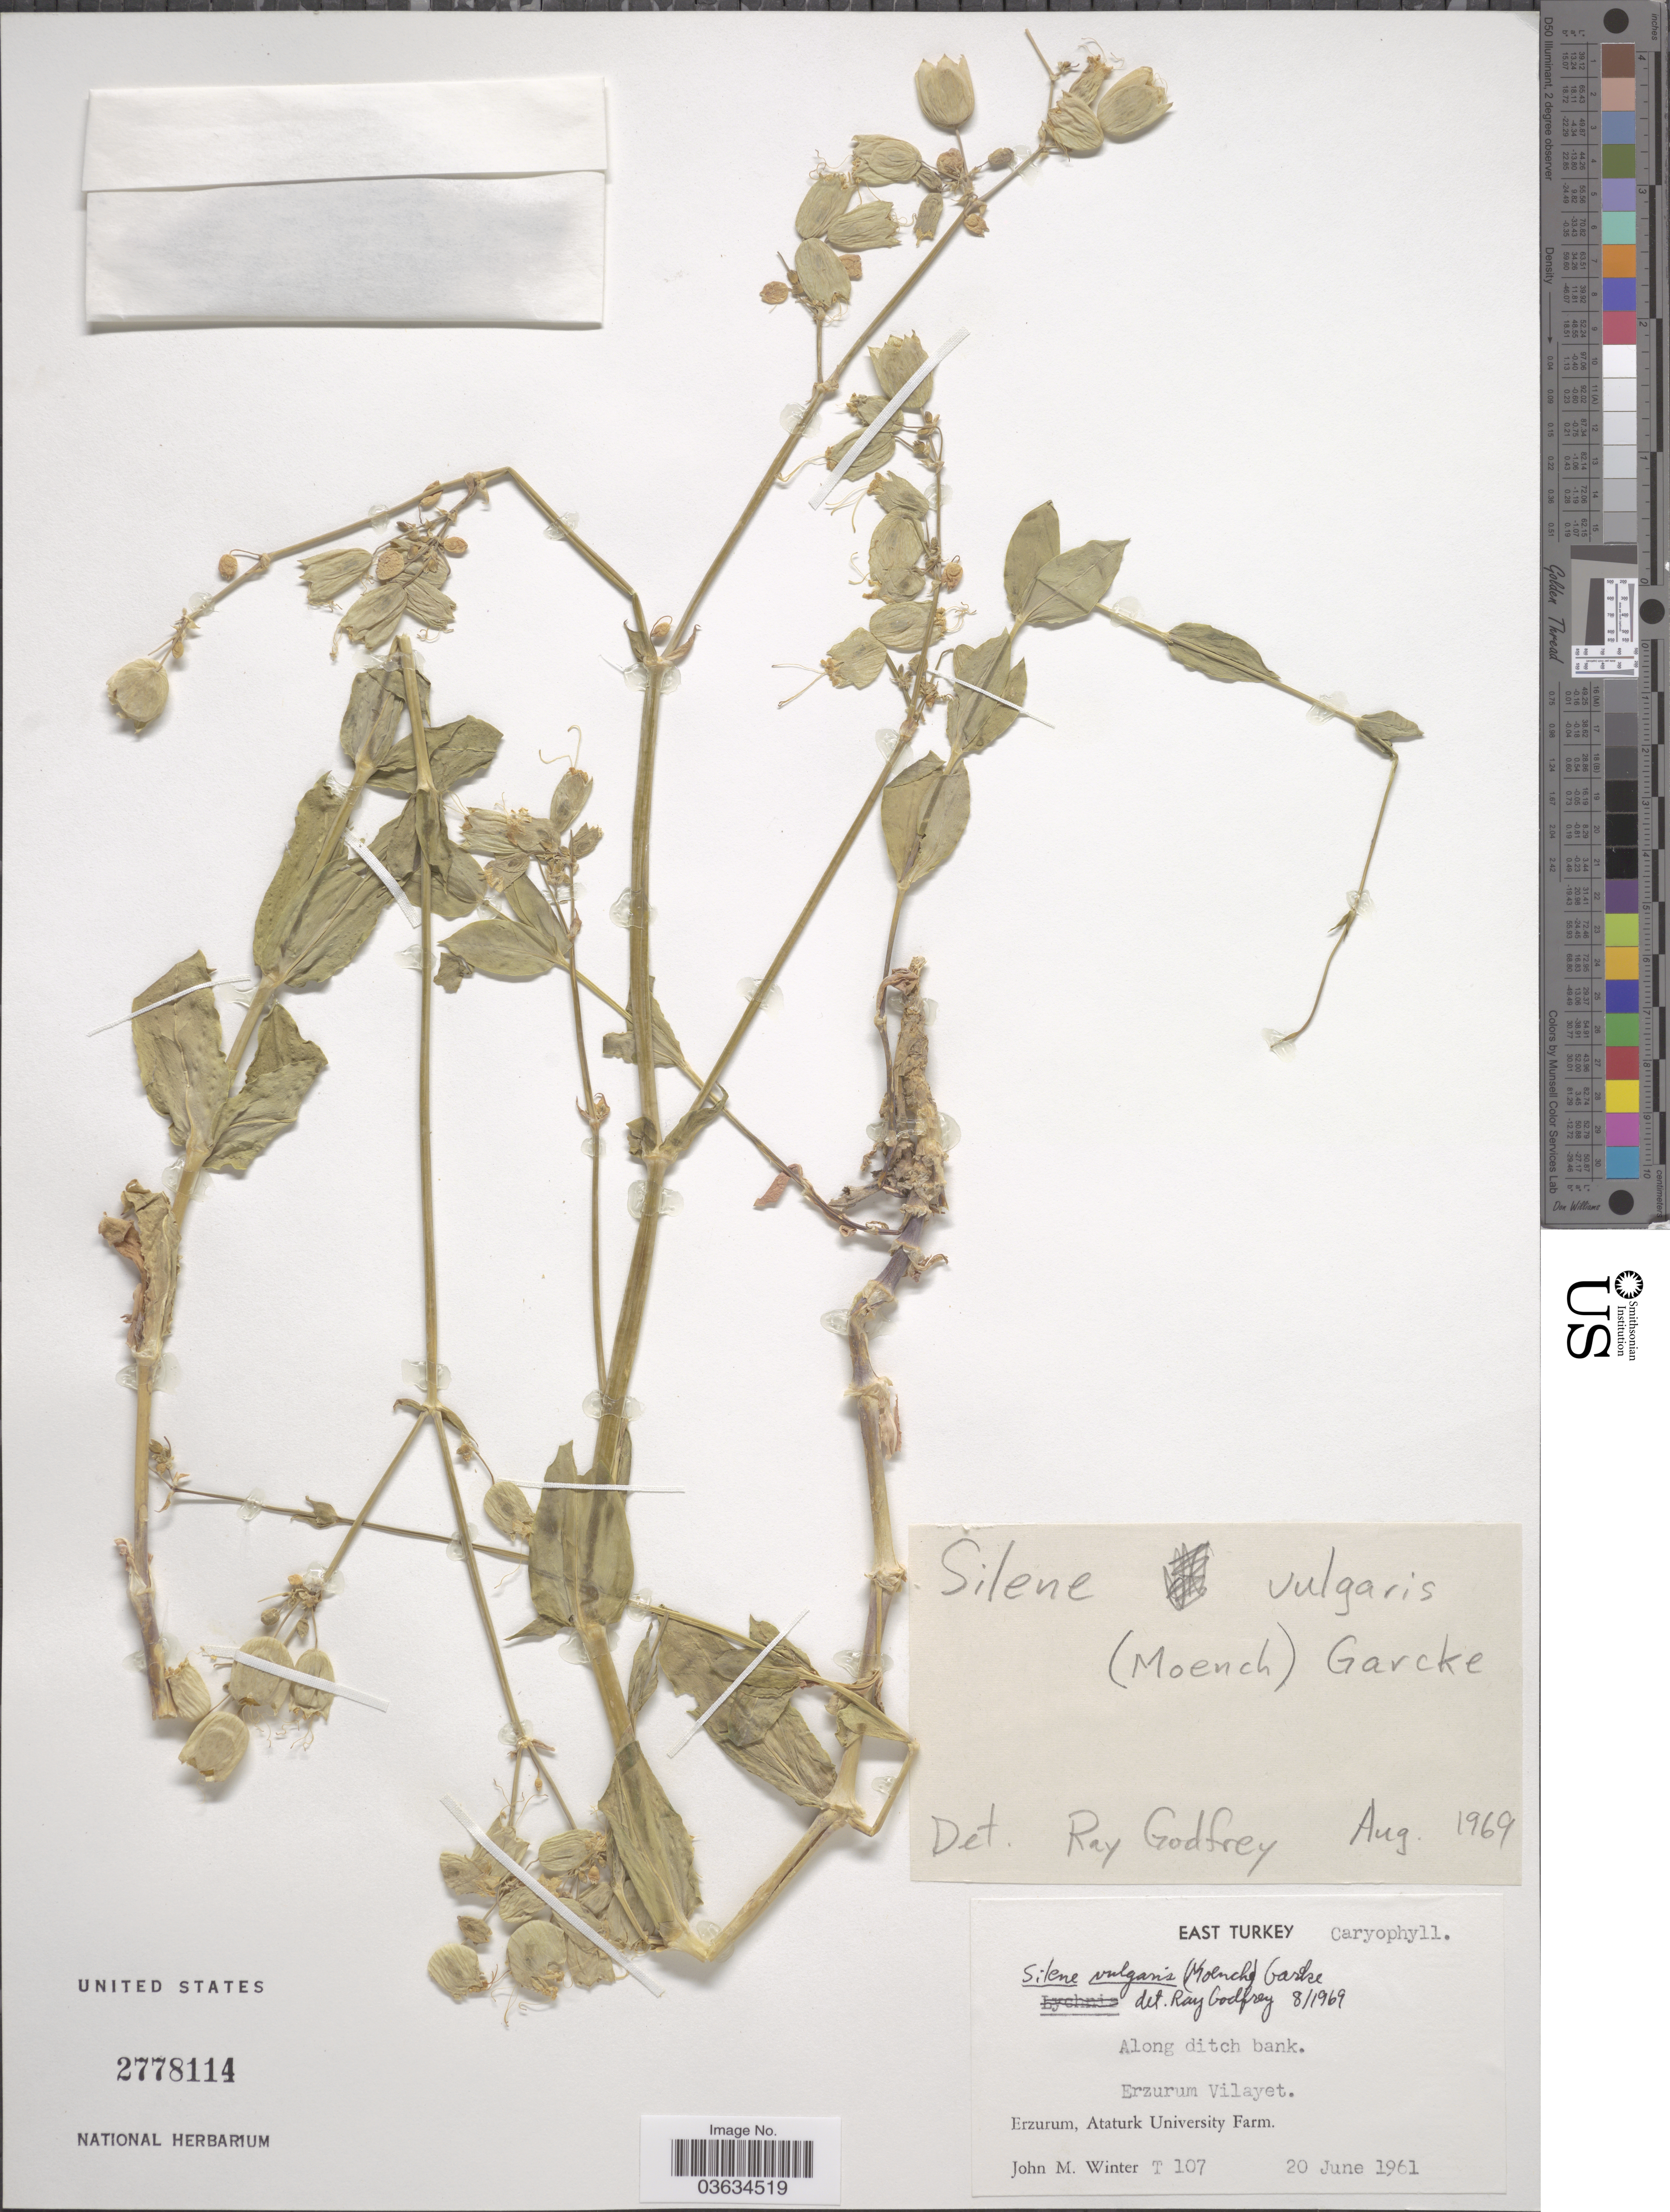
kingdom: Plantae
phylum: Tracheophyta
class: Magnoliopsida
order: Caryophyllales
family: Caryophyllaceae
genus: Silene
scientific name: Silene vulgaris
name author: (Moench) Garcke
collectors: J. M. Winter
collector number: T 107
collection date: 1961-06-20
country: Turkey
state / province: Erzurum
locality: East Turkey. Along ditch bank. Erzurum Vilayet. Ataturk University Farm.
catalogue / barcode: US 2778114